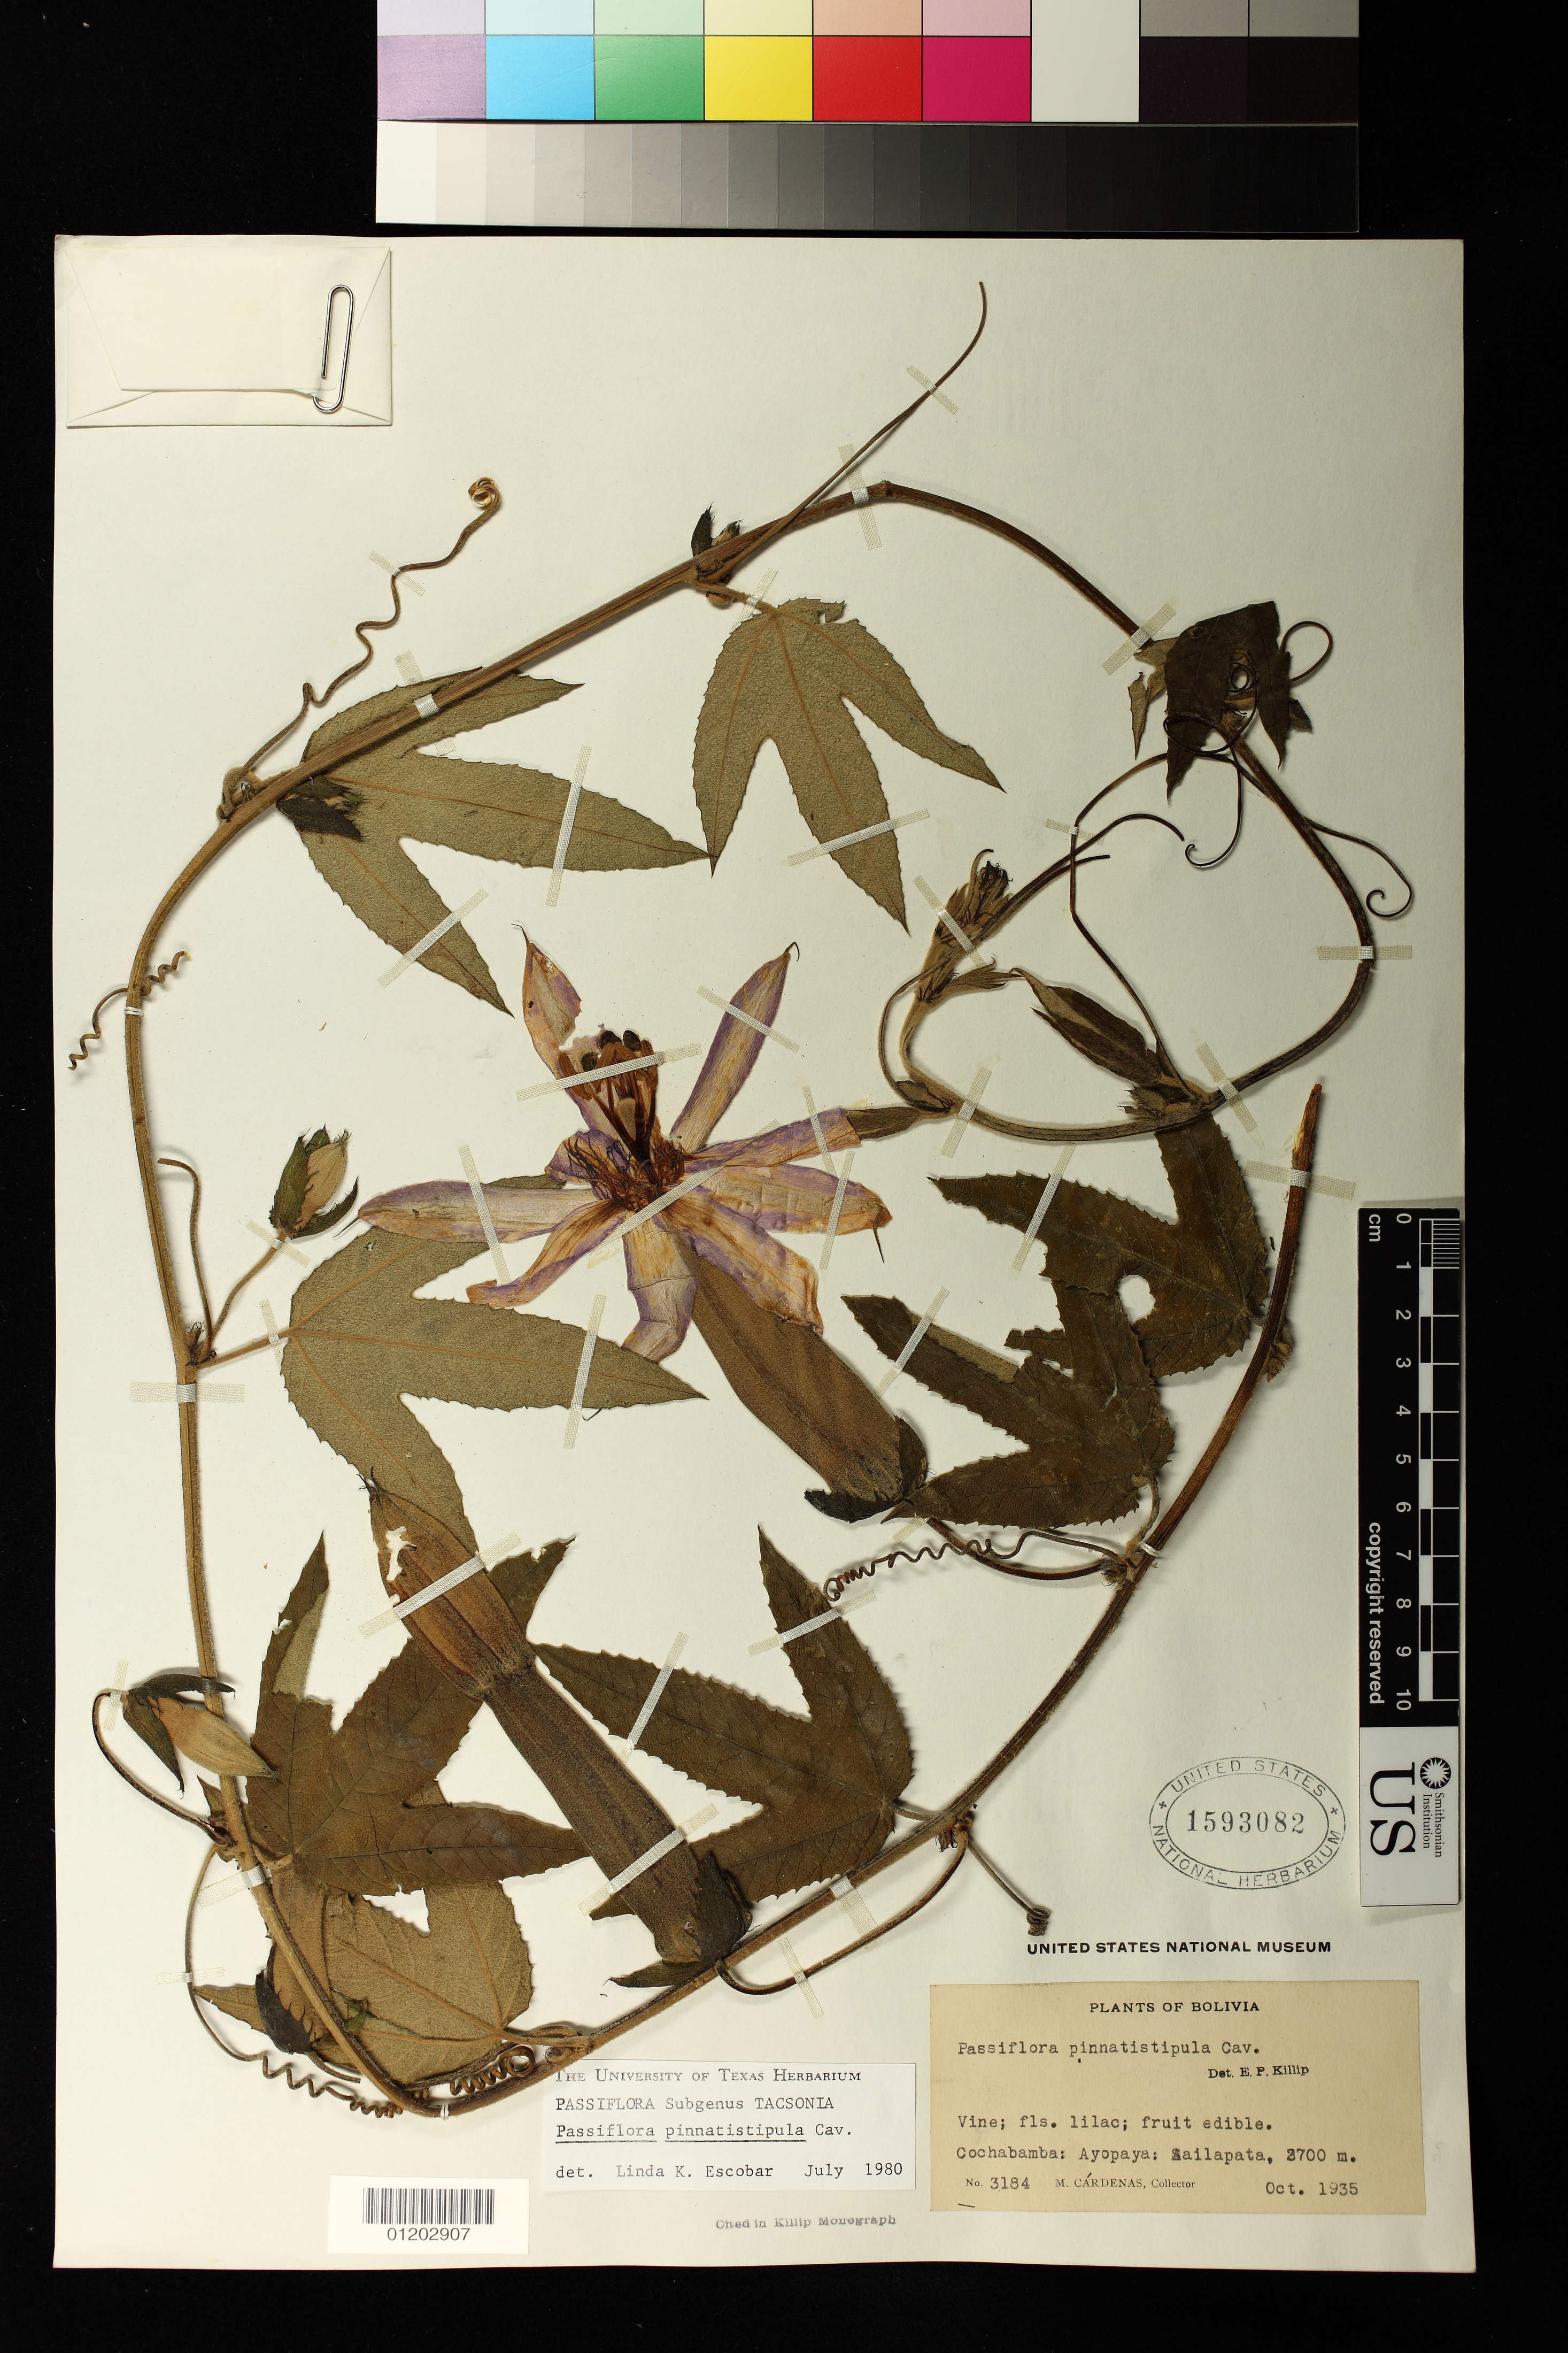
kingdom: Plantae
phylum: Tracheophyta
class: Magnoliopsida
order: Malpighiales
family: Passifloraceae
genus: Passiflora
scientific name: Passiflora pinnatistipula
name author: Cav.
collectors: M. Cárdenas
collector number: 3184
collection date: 1935-10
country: Bolivia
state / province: Cochabamba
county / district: Ayopaya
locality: Sailapata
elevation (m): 3700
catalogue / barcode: US 1593082